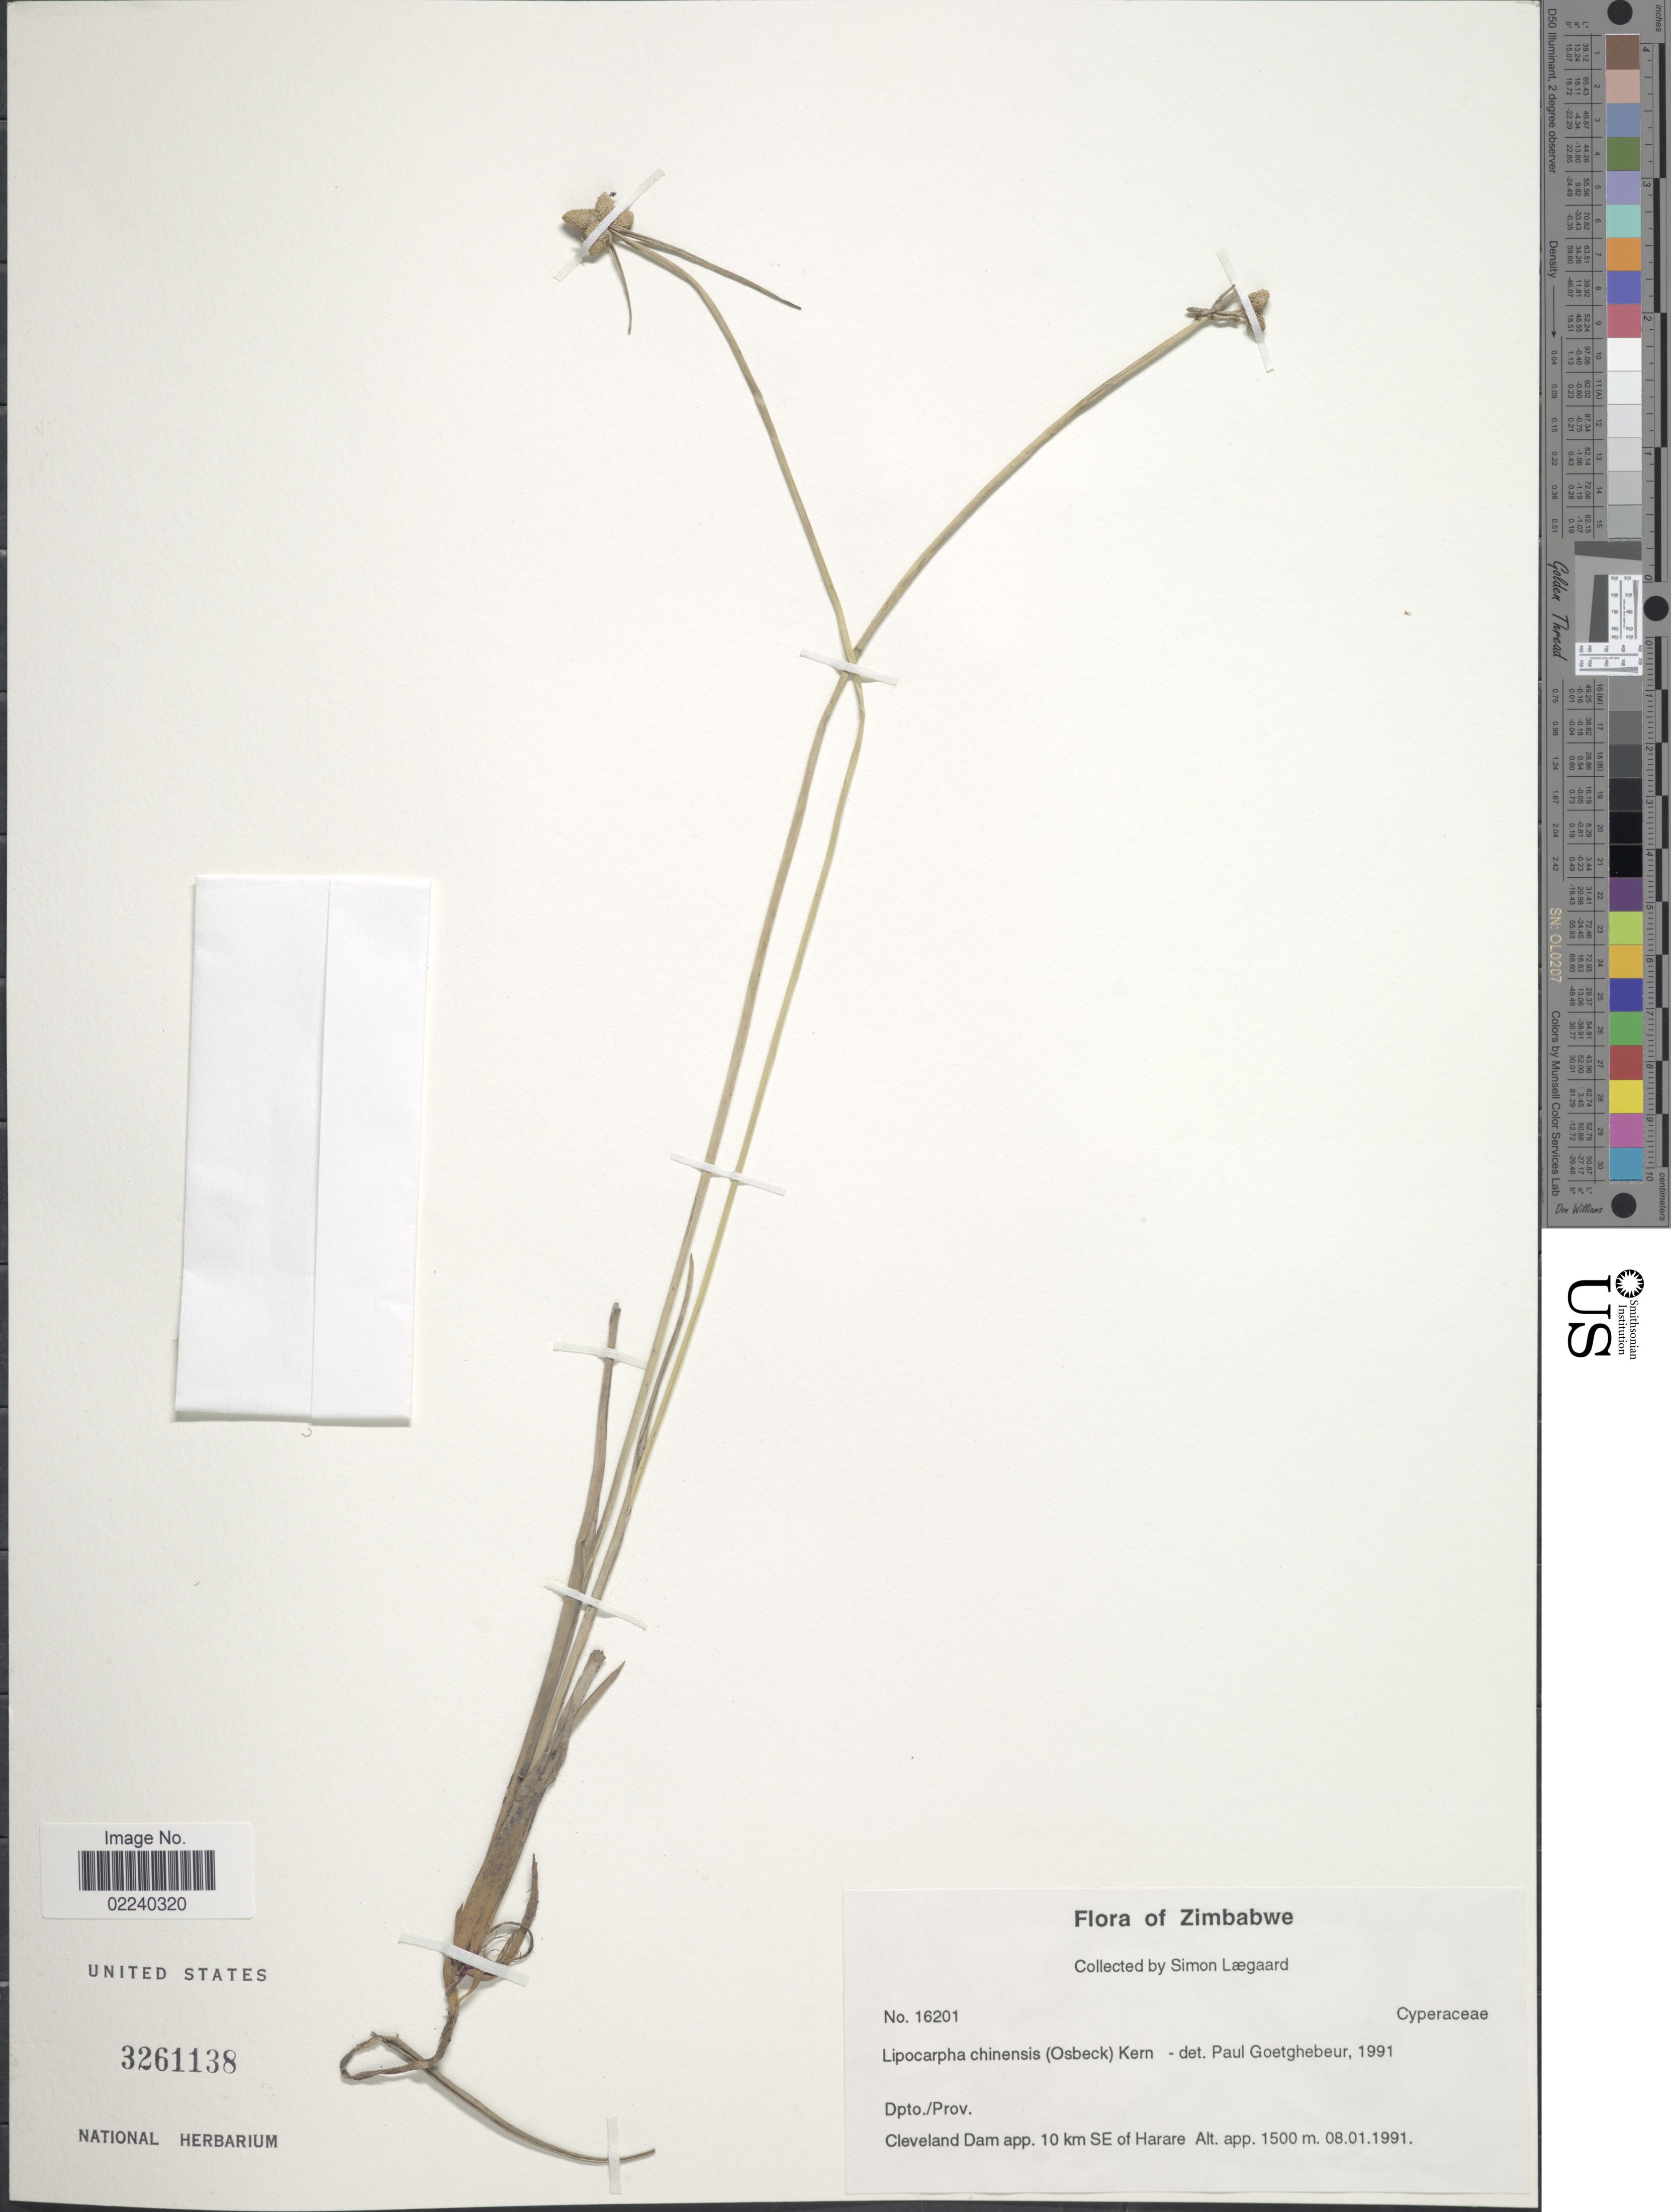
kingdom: Plantae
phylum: Tracheophyta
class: Liliopsida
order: Poales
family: Cyperaceae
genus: Cyperus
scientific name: Cyperus albescens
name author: (Steud.) Larridon & Govaerts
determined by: Strong, M. T., (US), Smithsonian Institution - National Museum of Natural History (UNITED STATES)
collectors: S. Lægaard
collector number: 16201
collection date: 1991-01-08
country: Zimbabwe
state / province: Harare (city)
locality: Cleveland Dam app. 10 km SE of Harare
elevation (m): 1500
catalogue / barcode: US 3261138